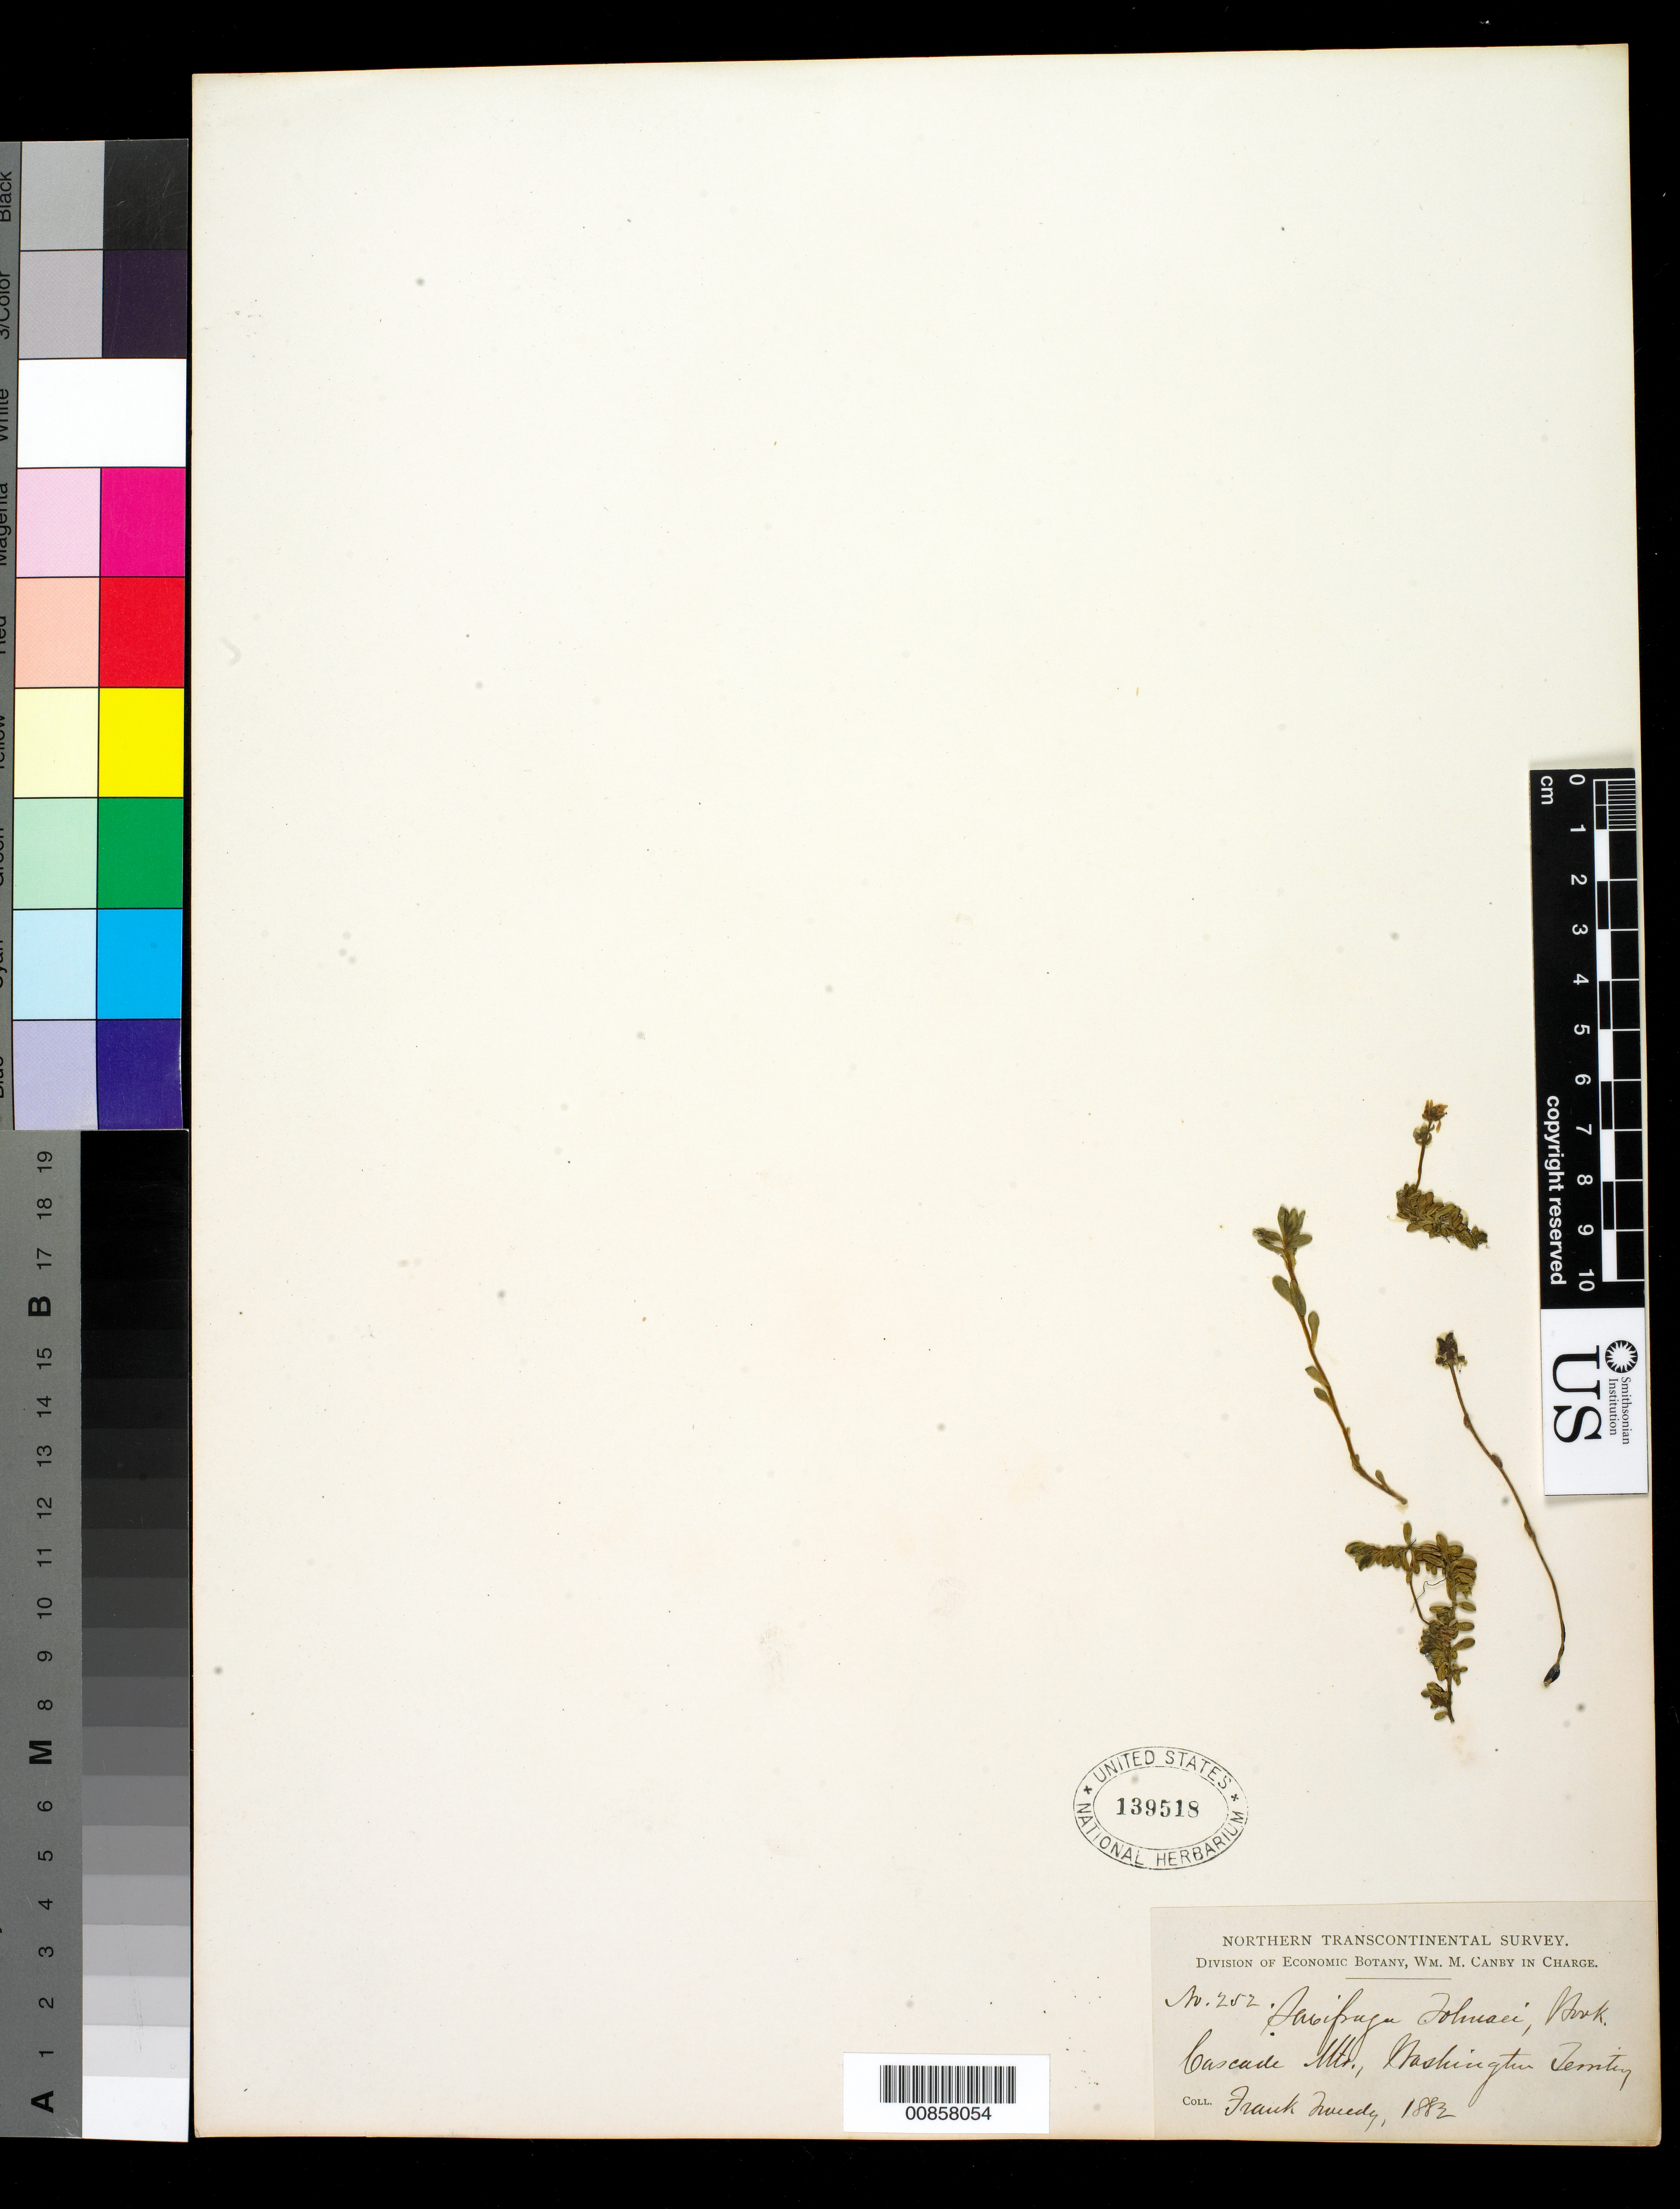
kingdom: Plantae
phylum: Tracheophyta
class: Magnoliopsida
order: Saxifragales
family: Saxifragaceae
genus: Micranthes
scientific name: Micranthes tolmiei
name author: (Torr. & A. Gray) Brouillet & Gornall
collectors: F. Tweedy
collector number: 252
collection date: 1882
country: United States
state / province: Washington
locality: Cascade Mtns., Washington Territory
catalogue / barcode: US 139518